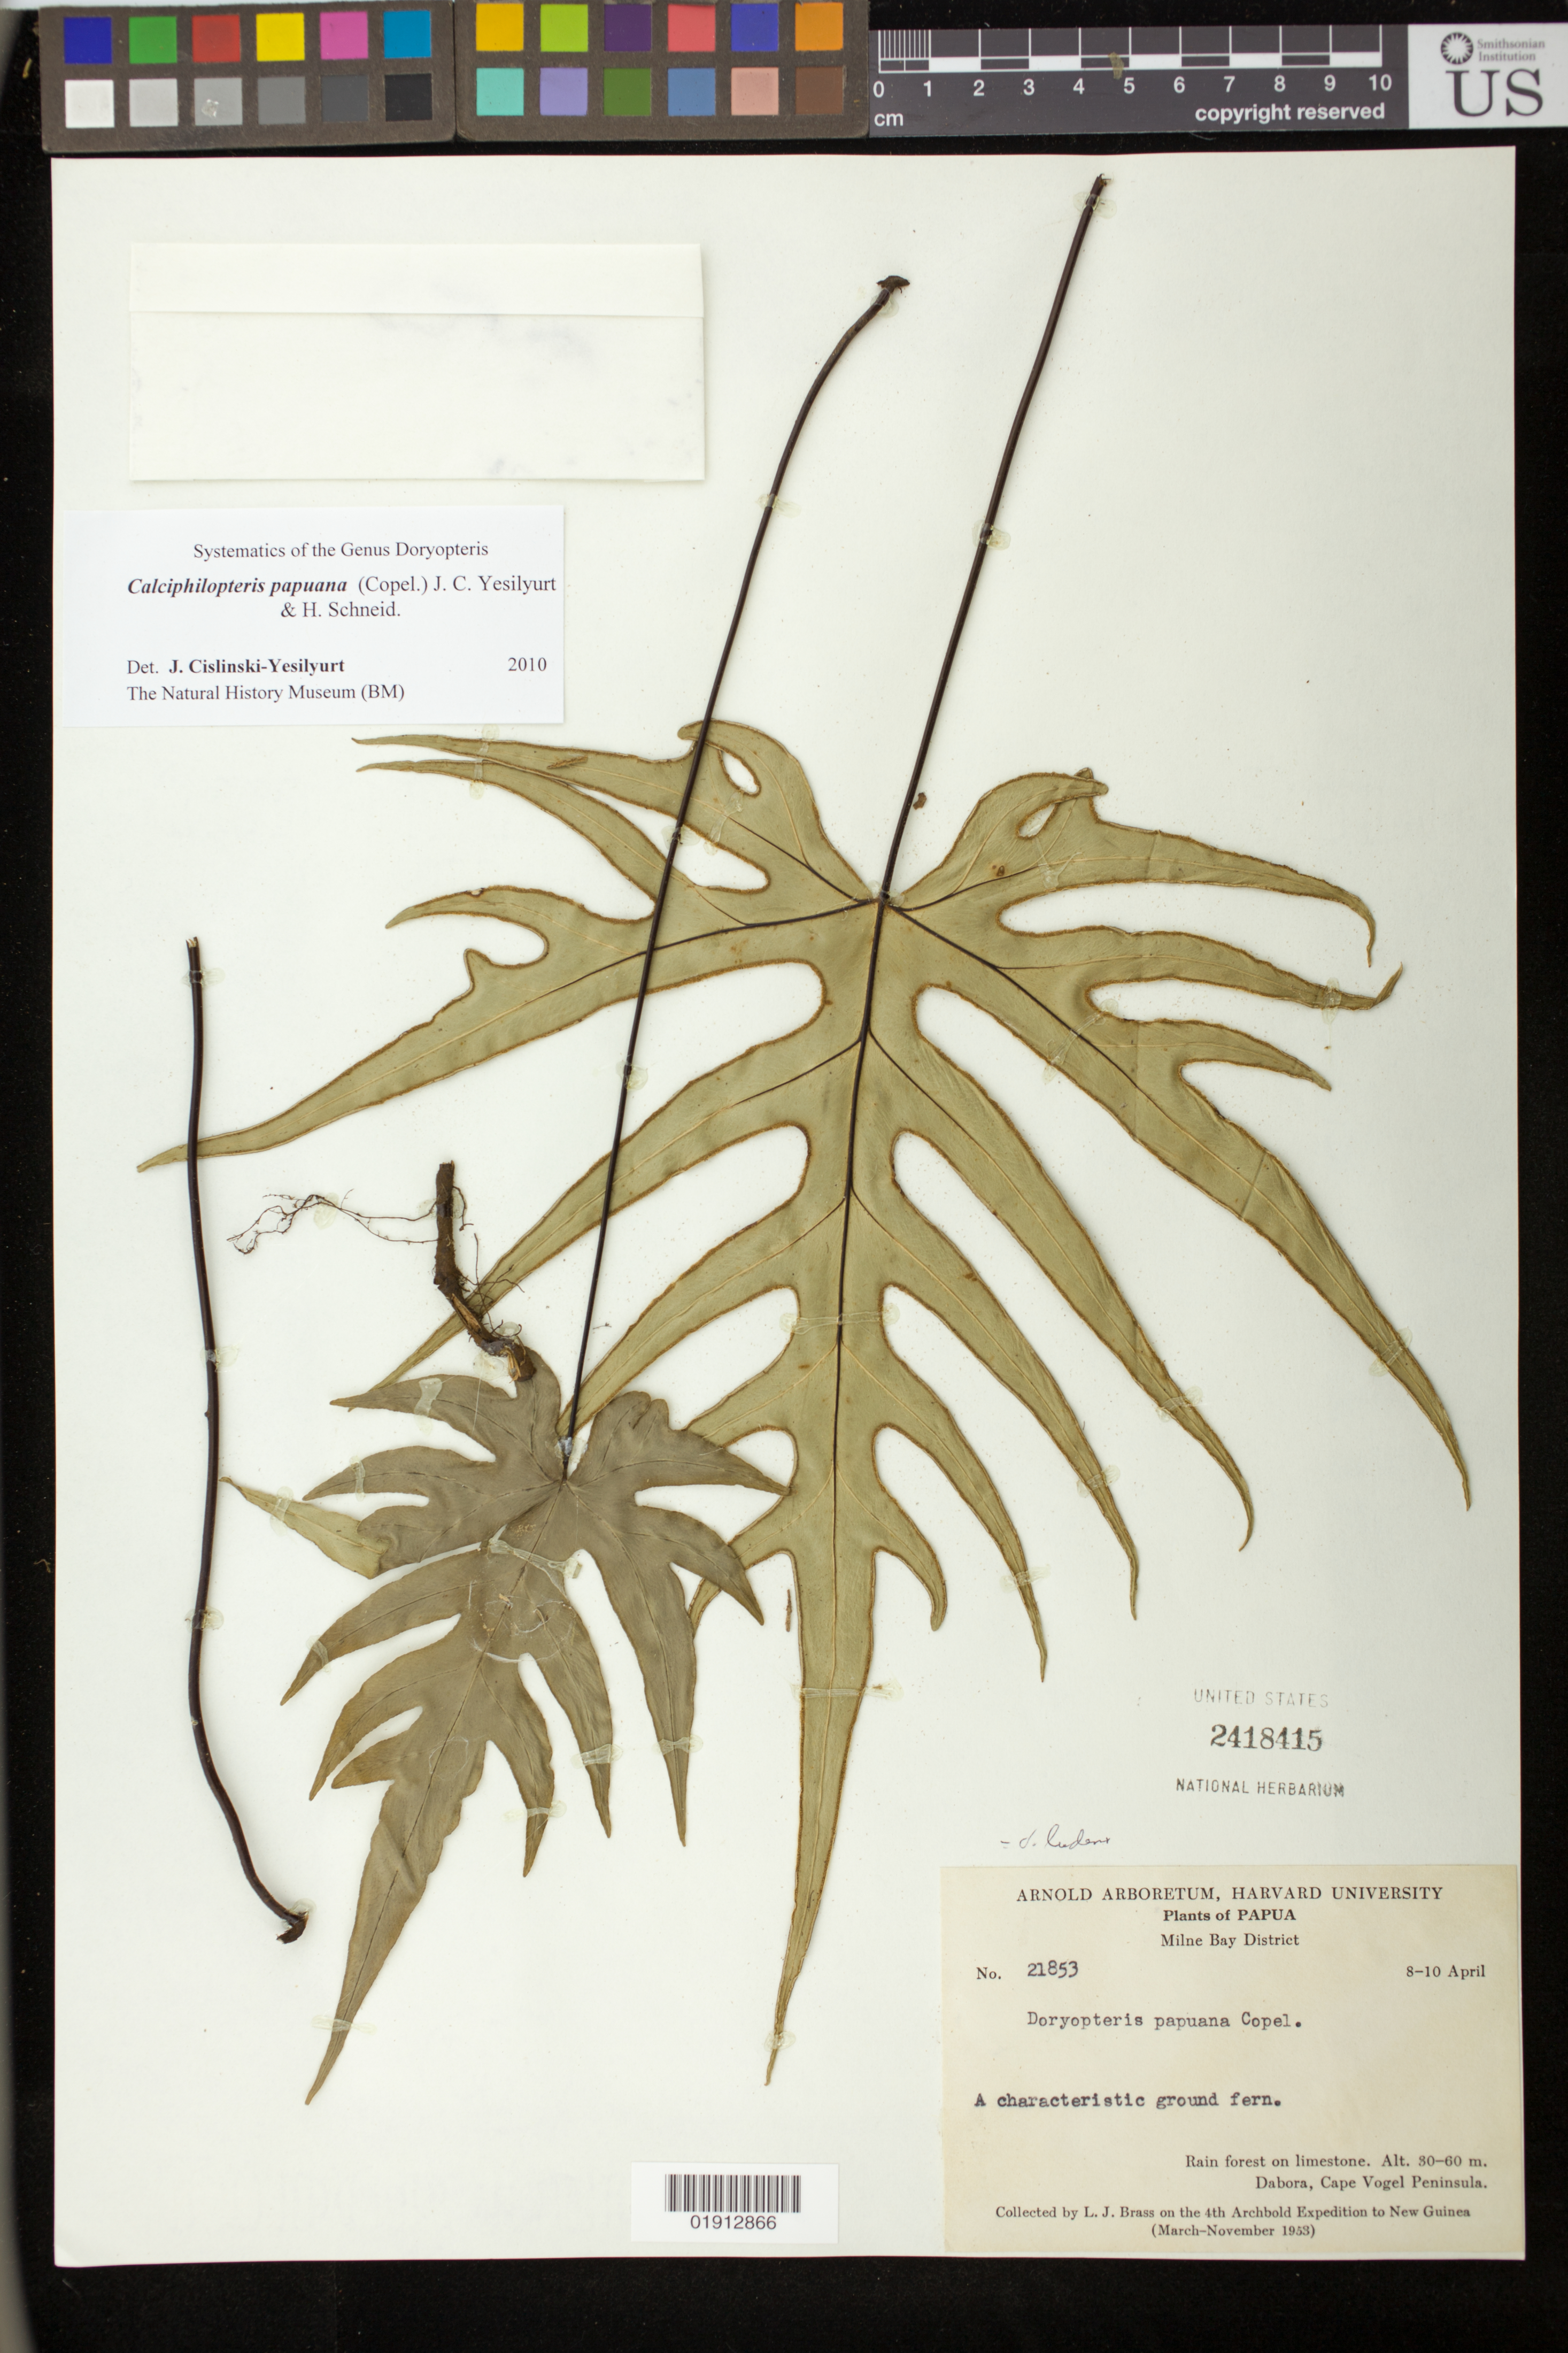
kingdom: Plantae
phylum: Tracheophyta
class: Polypodiopsida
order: Polypodiales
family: Pteridaceae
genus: Calciphilopteris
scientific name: Calciphilopteris papuana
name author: (Copel.) Yesilyurt & H. Schneid.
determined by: Yesilyurt, J. C.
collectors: L. J. Brass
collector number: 21853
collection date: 1953-04-08/1953-04-10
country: Papua New Guinea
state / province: Milne Bay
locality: Dabora, Cape Vogel Peninsula.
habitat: Rain forest on limestone.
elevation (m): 30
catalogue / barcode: US 2418415